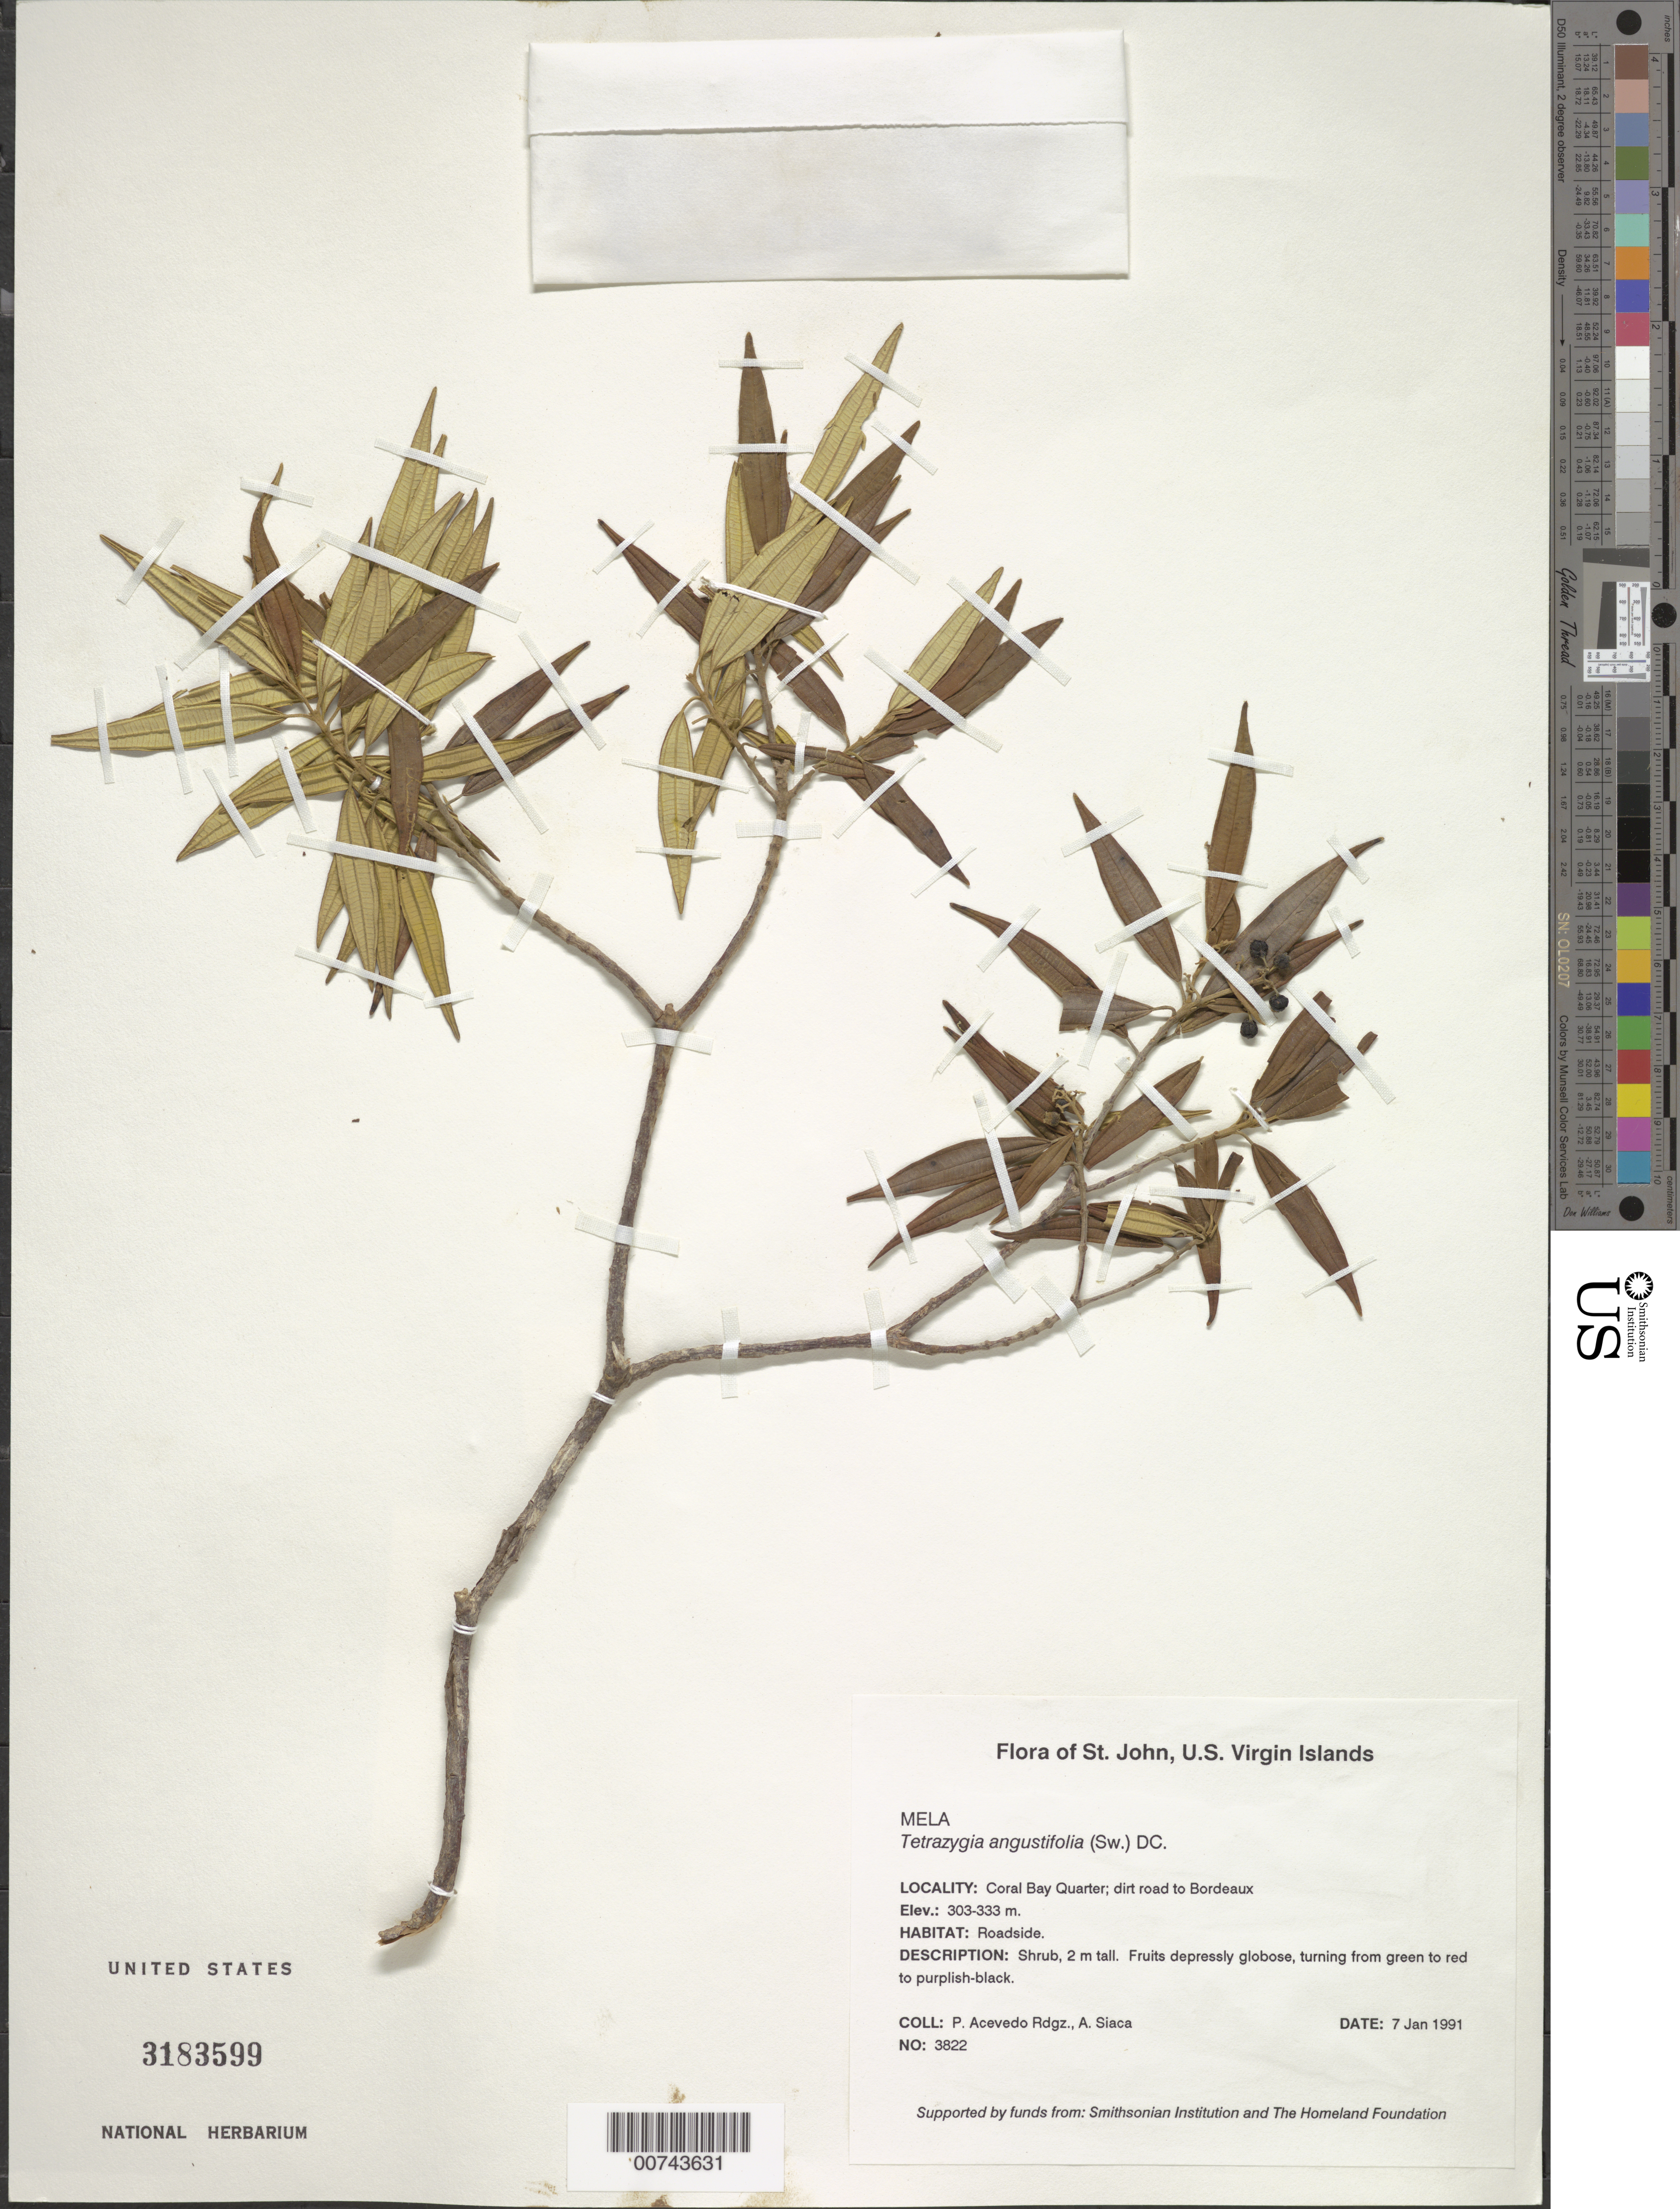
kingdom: Plantae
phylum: Tracheophyta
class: Magnoliopsida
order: Myrtales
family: Melastomataceae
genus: Tetrazygia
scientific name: Tetrazygia angustifolia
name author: (Sw.) DC.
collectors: P. Acevedo-Rodr. & A. Siaca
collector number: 3822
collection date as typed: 07 Jan 1991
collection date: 1991-01-07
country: U.S. Virgin Islands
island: St. John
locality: Coral Bay Quarter; dirt road to Bordeaux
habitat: Roadside.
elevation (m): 303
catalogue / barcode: US 3183599